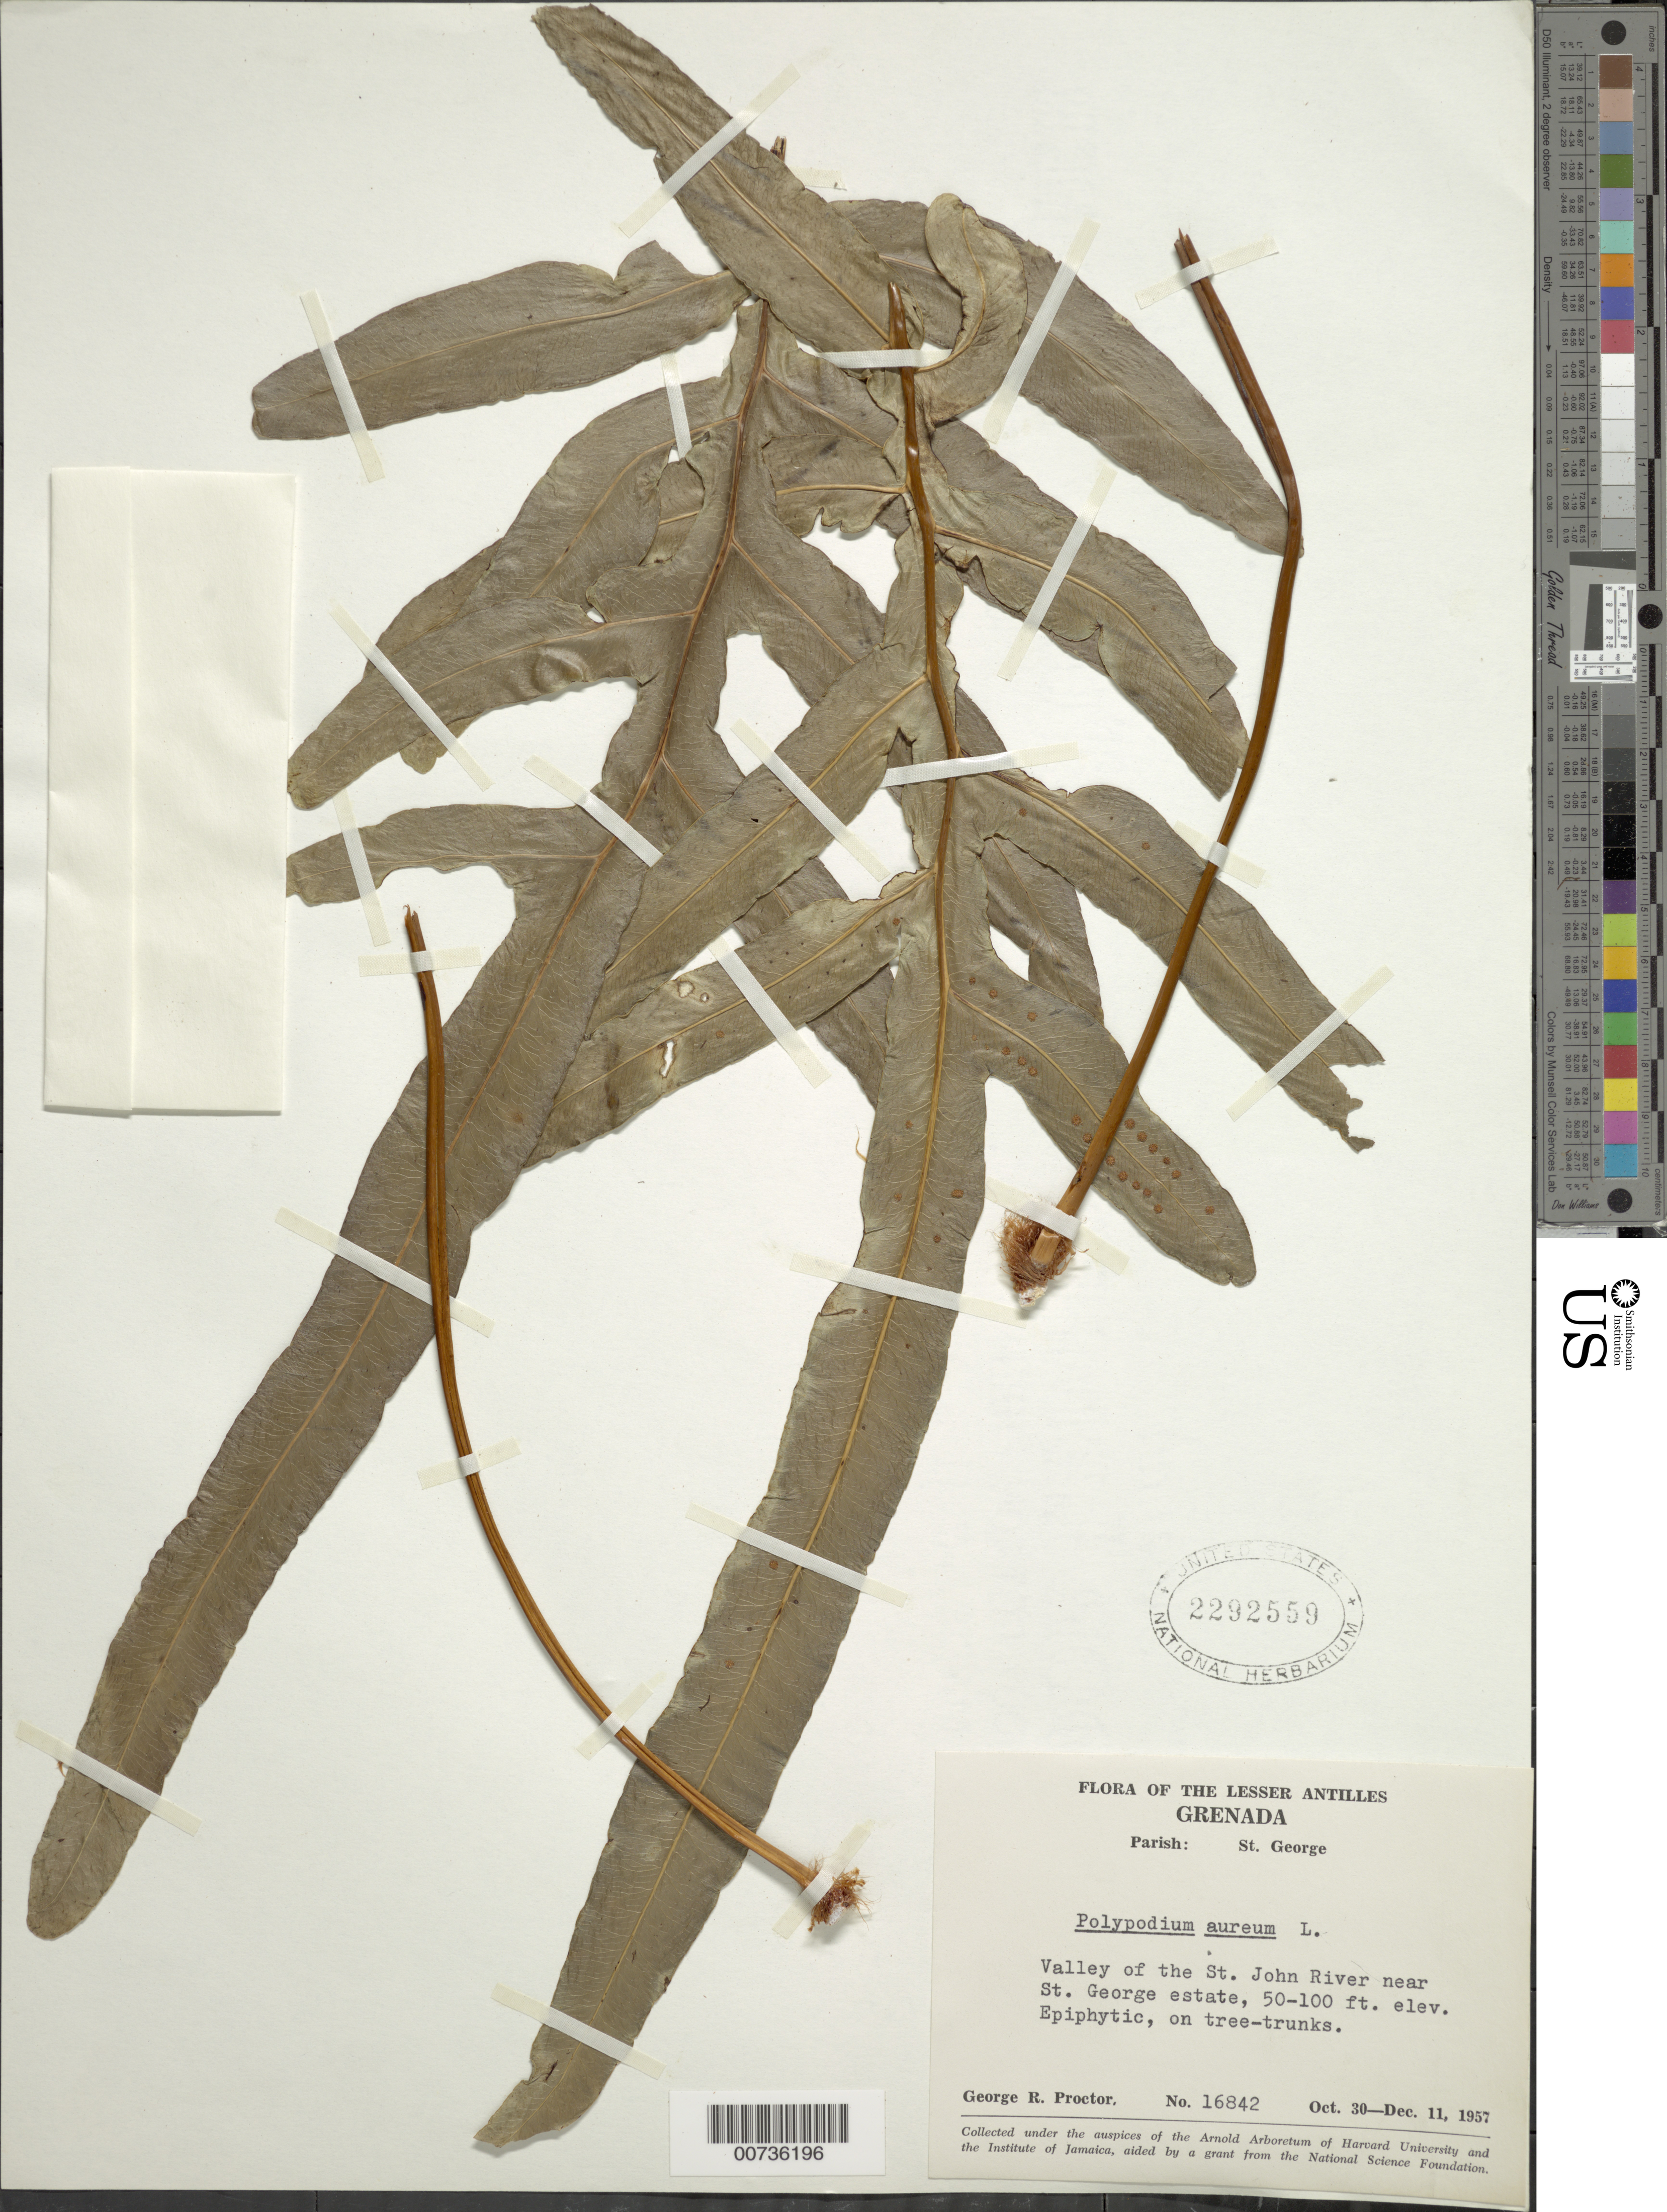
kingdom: Plantae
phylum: Tracheophyta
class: Polypodiopsida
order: Polypodiales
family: Polypodiaceae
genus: Phlebodium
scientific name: Phlebodium aureum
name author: (L.) J. Sm.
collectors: G. R. Proctor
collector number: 16842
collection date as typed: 30 Oct 1957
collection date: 1957-10-30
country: Grenada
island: Grenada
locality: St. George. Valley of the St. John River near St. George estate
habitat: Epiphytic, on tree trunks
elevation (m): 15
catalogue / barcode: US 2292559